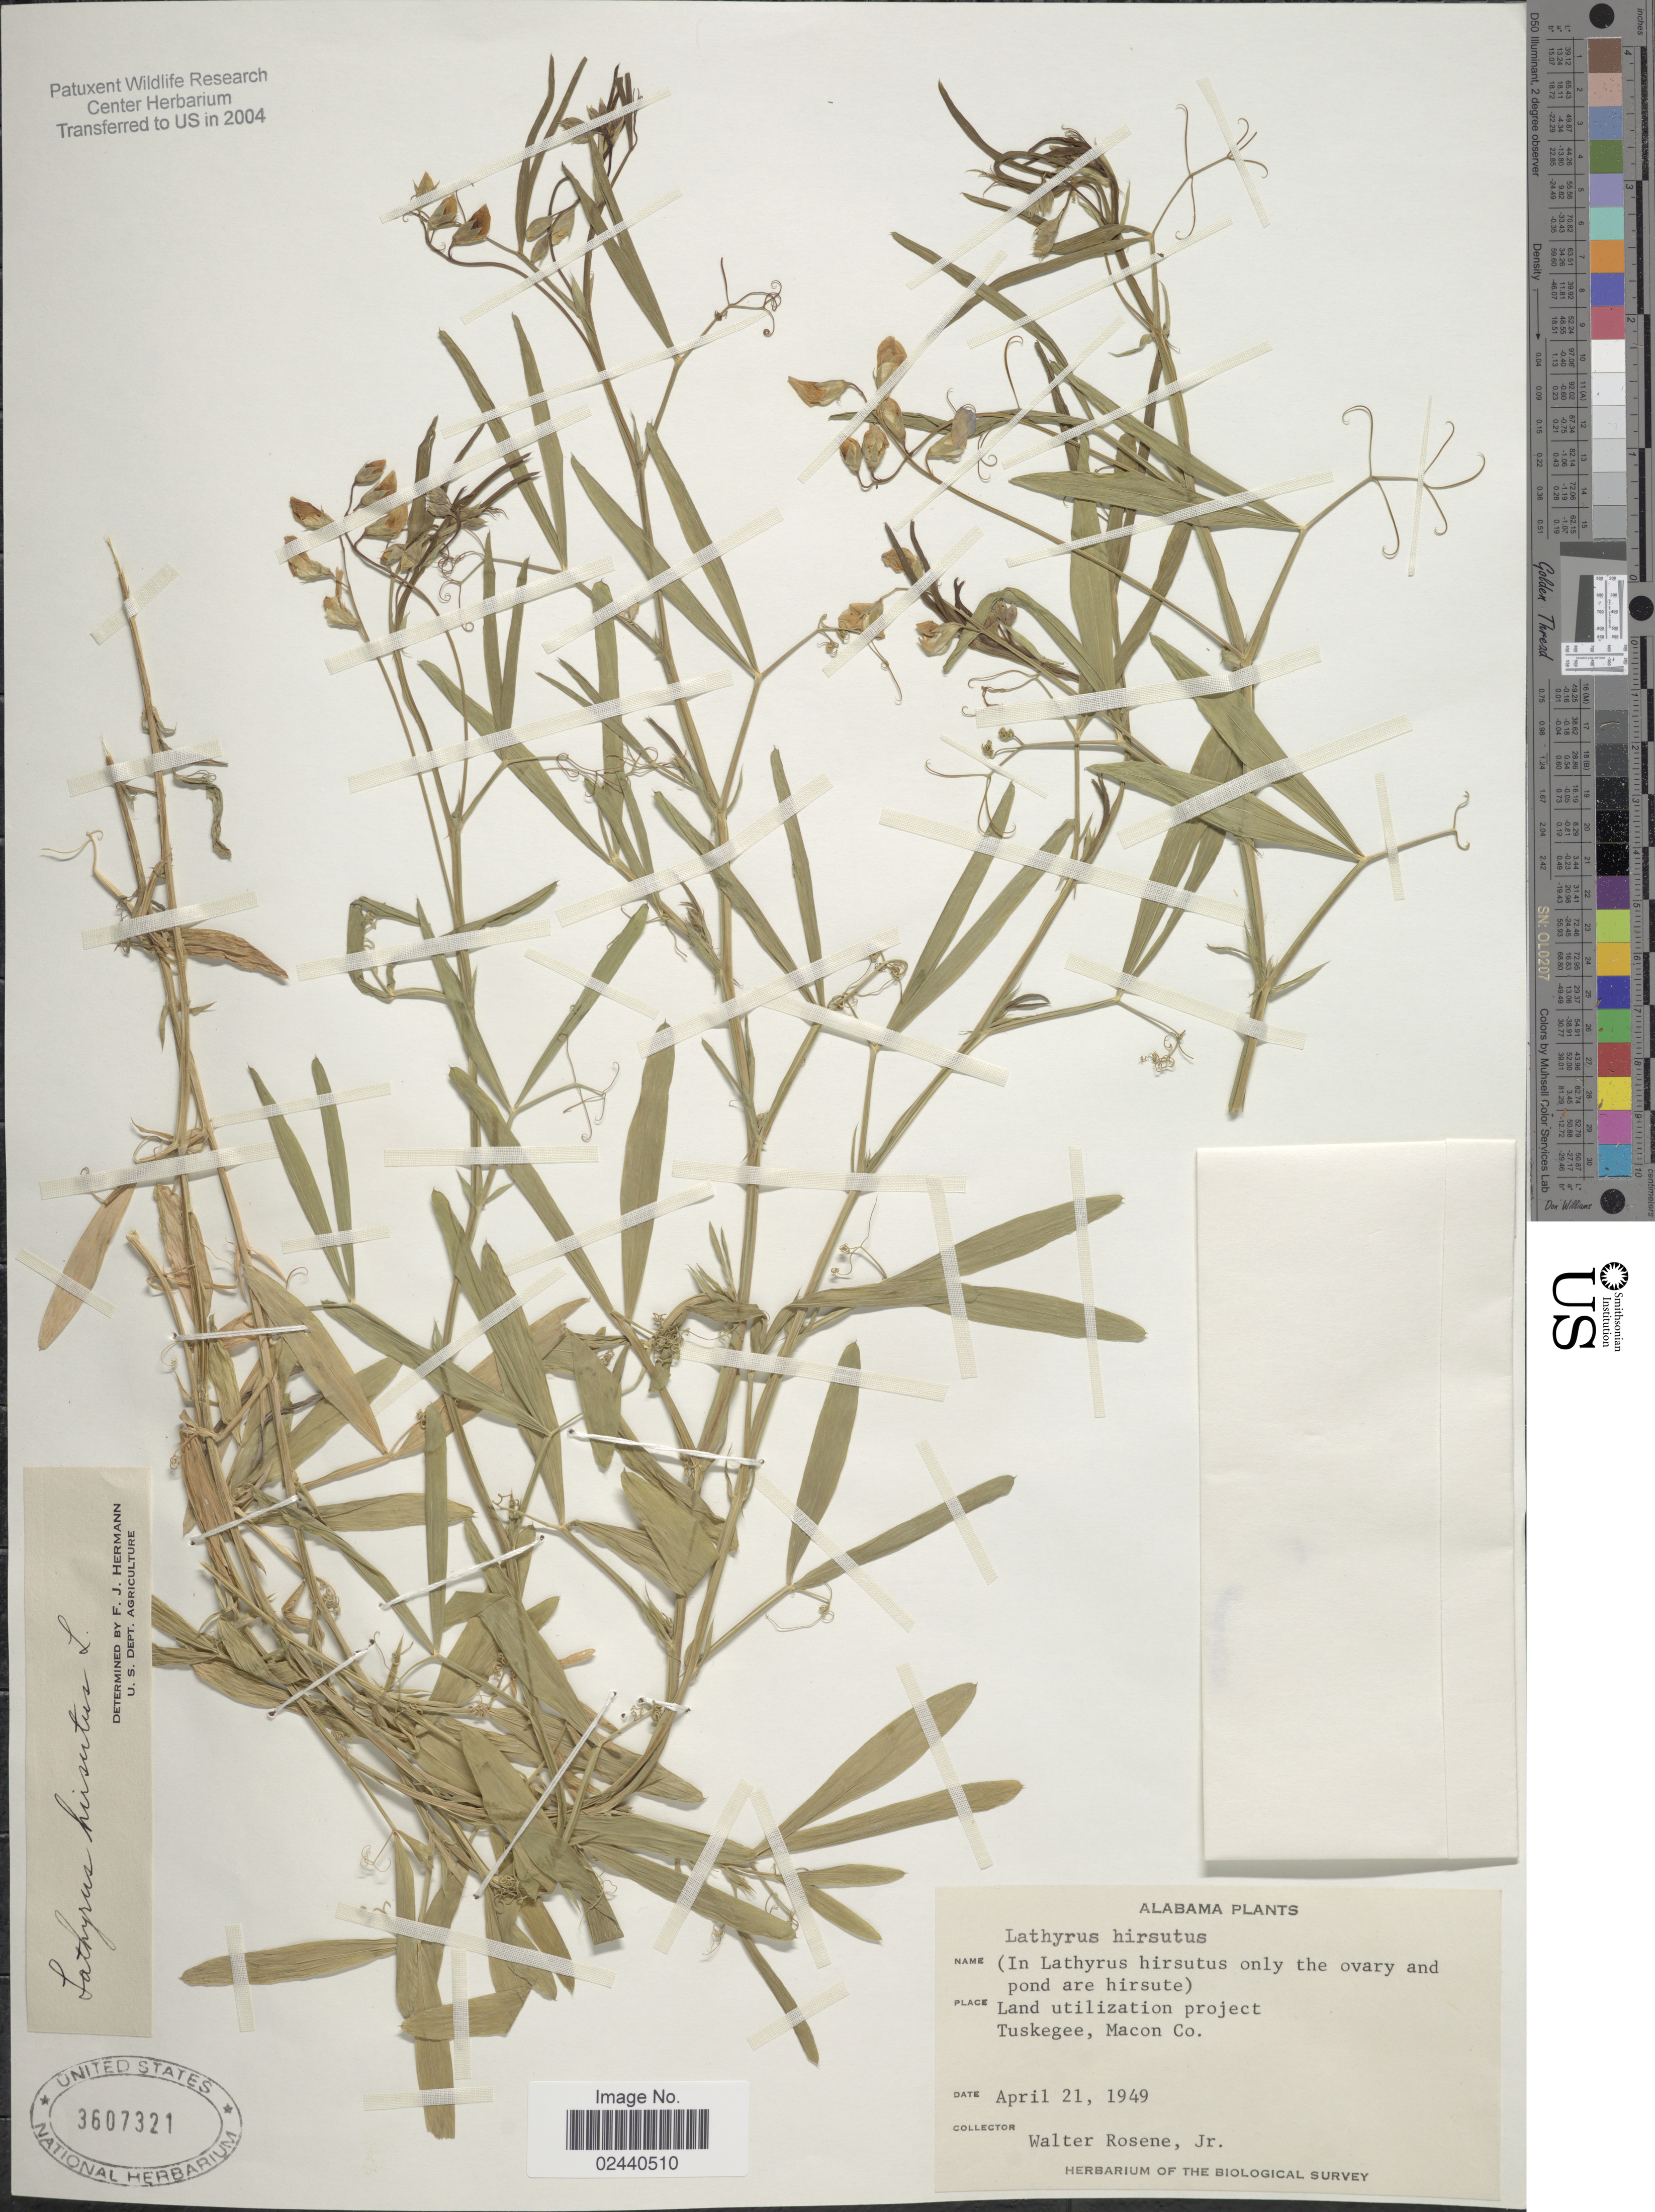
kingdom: Plantae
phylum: Tracheophyta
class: Magnoliopsida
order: Fabales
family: Fabaceae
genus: Lathyrus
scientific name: Lathyrus hirsutus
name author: L.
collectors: W. Rosene Jr.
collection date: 1949-04-21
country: United States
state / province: Alabama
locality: Land utilization project Tuskegee, Macon Co.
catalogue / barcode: US 3607321